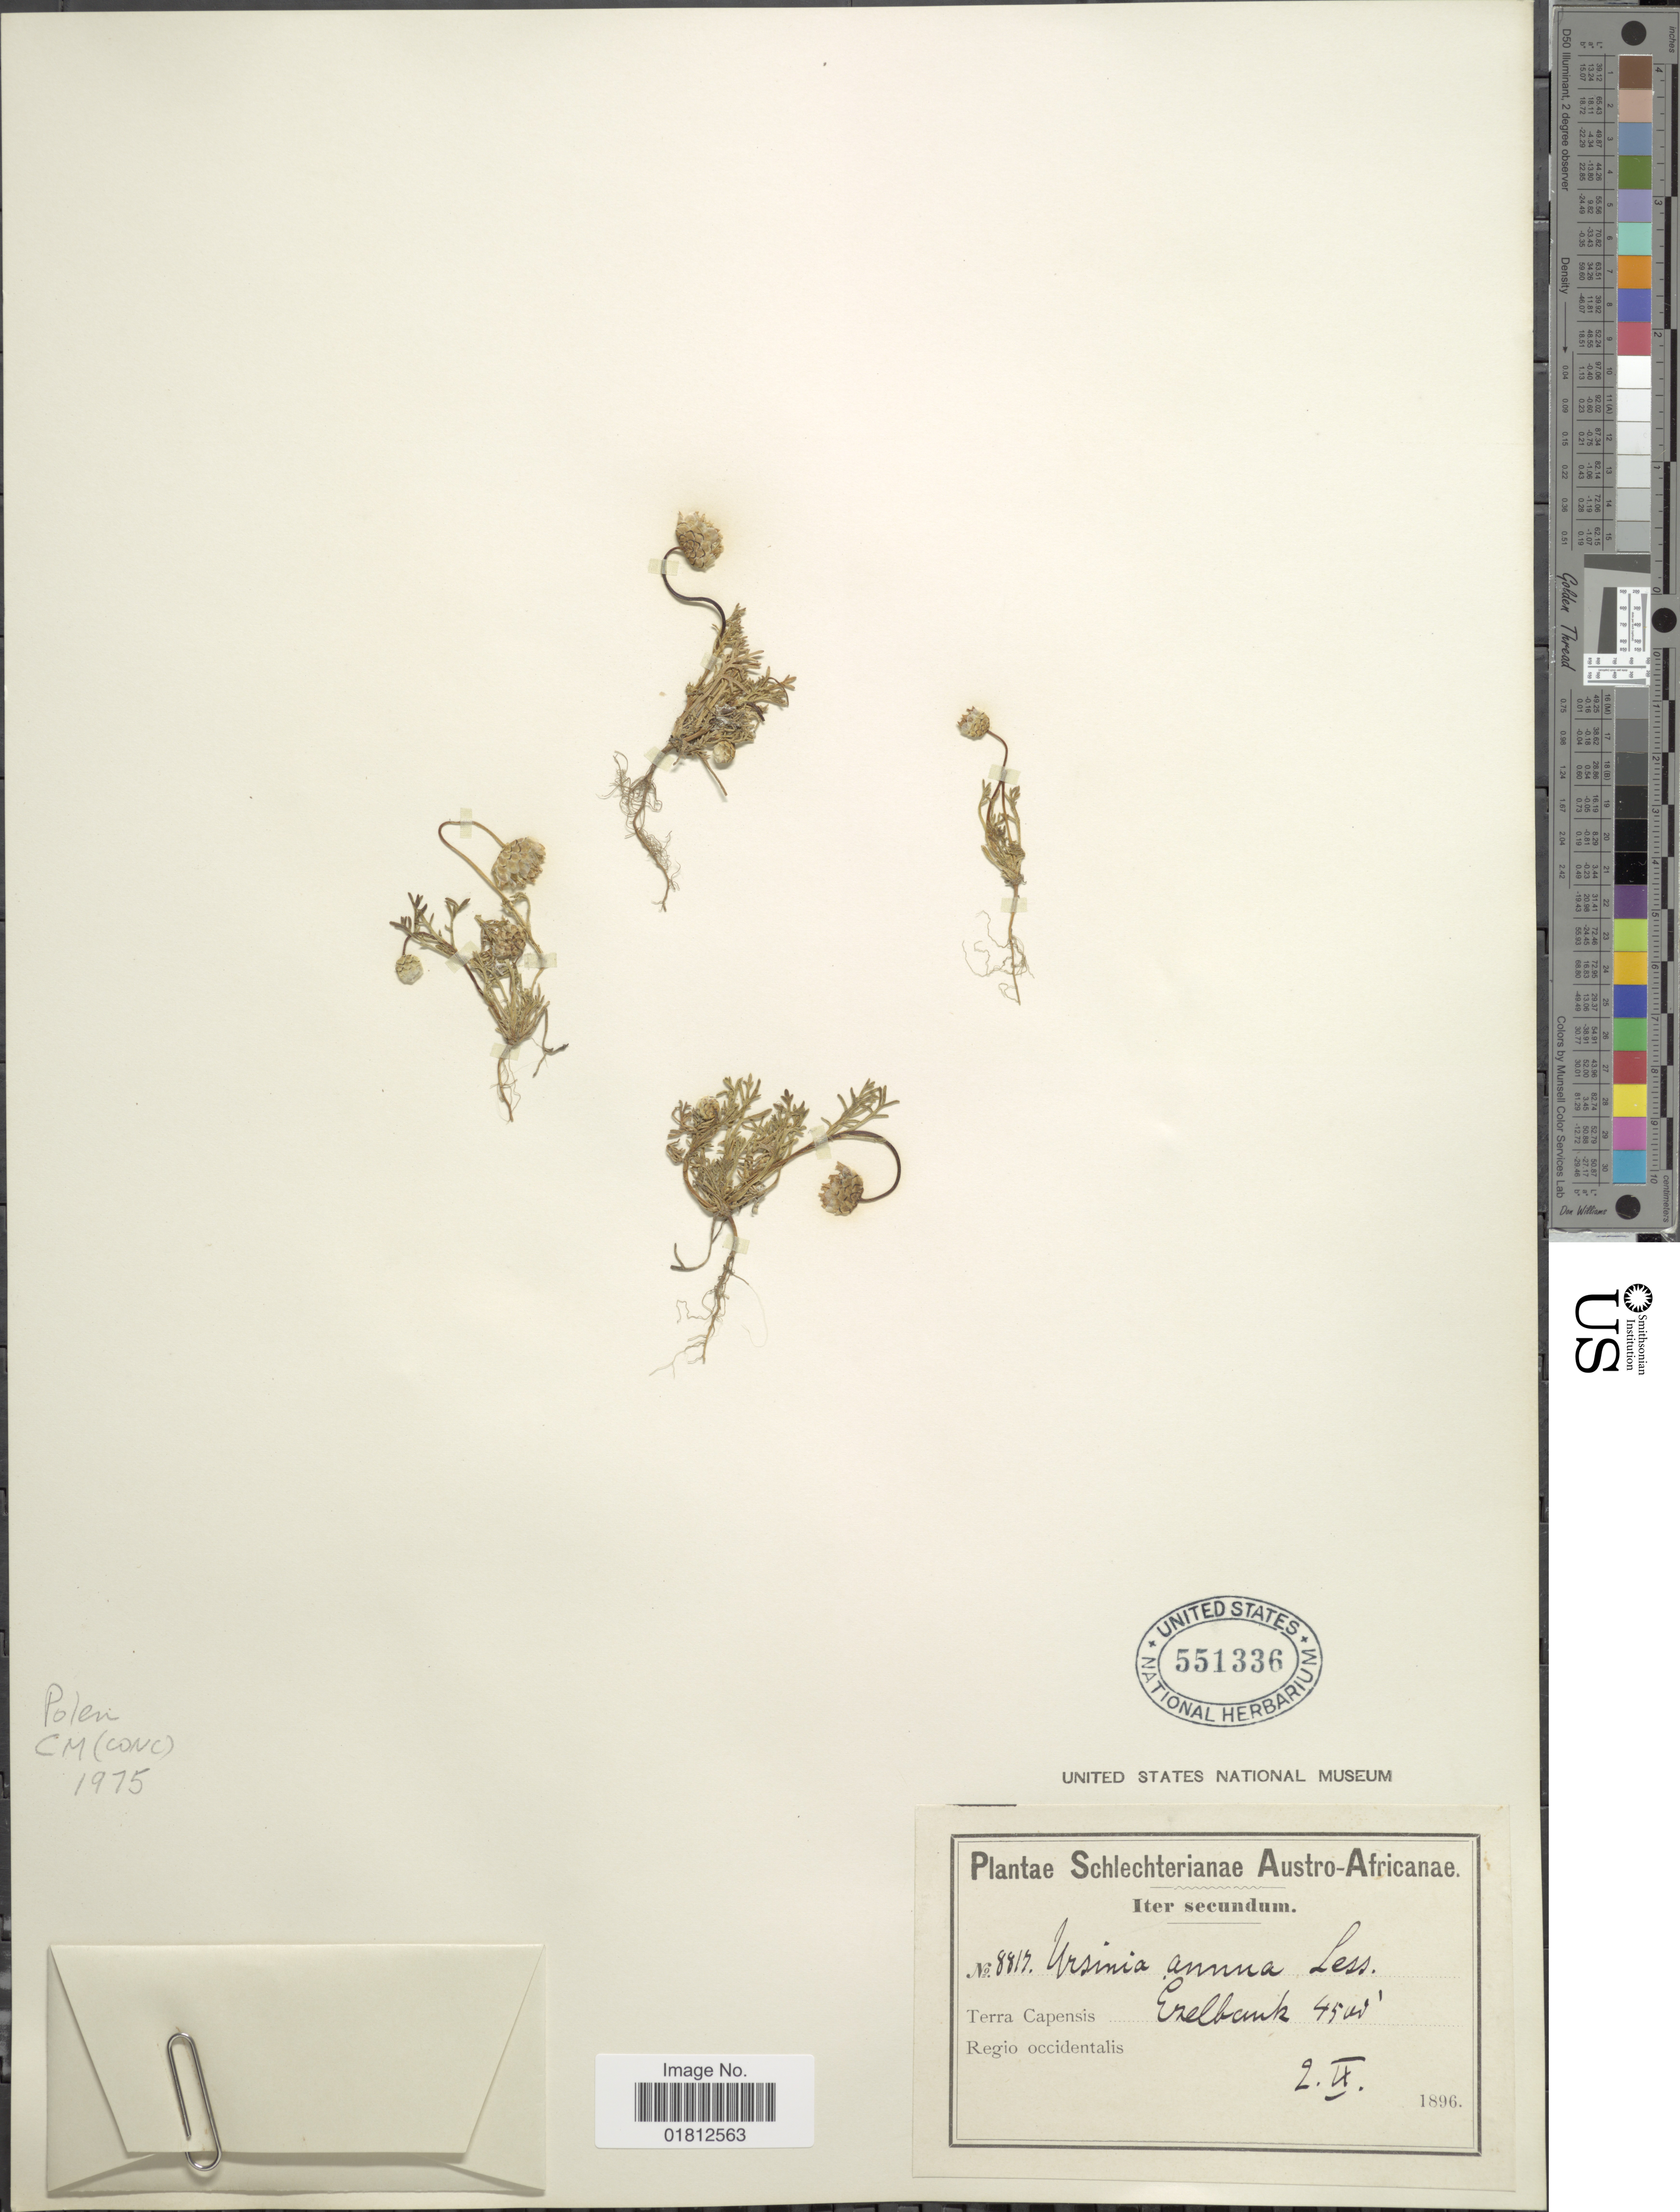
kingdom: Plantae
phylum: Tracheophyta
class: Magnoliopsida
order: Asterales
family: Asteraceae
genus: Ursinia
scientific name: Ursinia annua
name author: Less.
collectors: Schlechter, --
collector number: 8817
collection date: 1896-06-02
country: South Africa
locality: Austro-Africanae, Ezelbank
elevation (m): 45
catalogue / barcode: US 551336